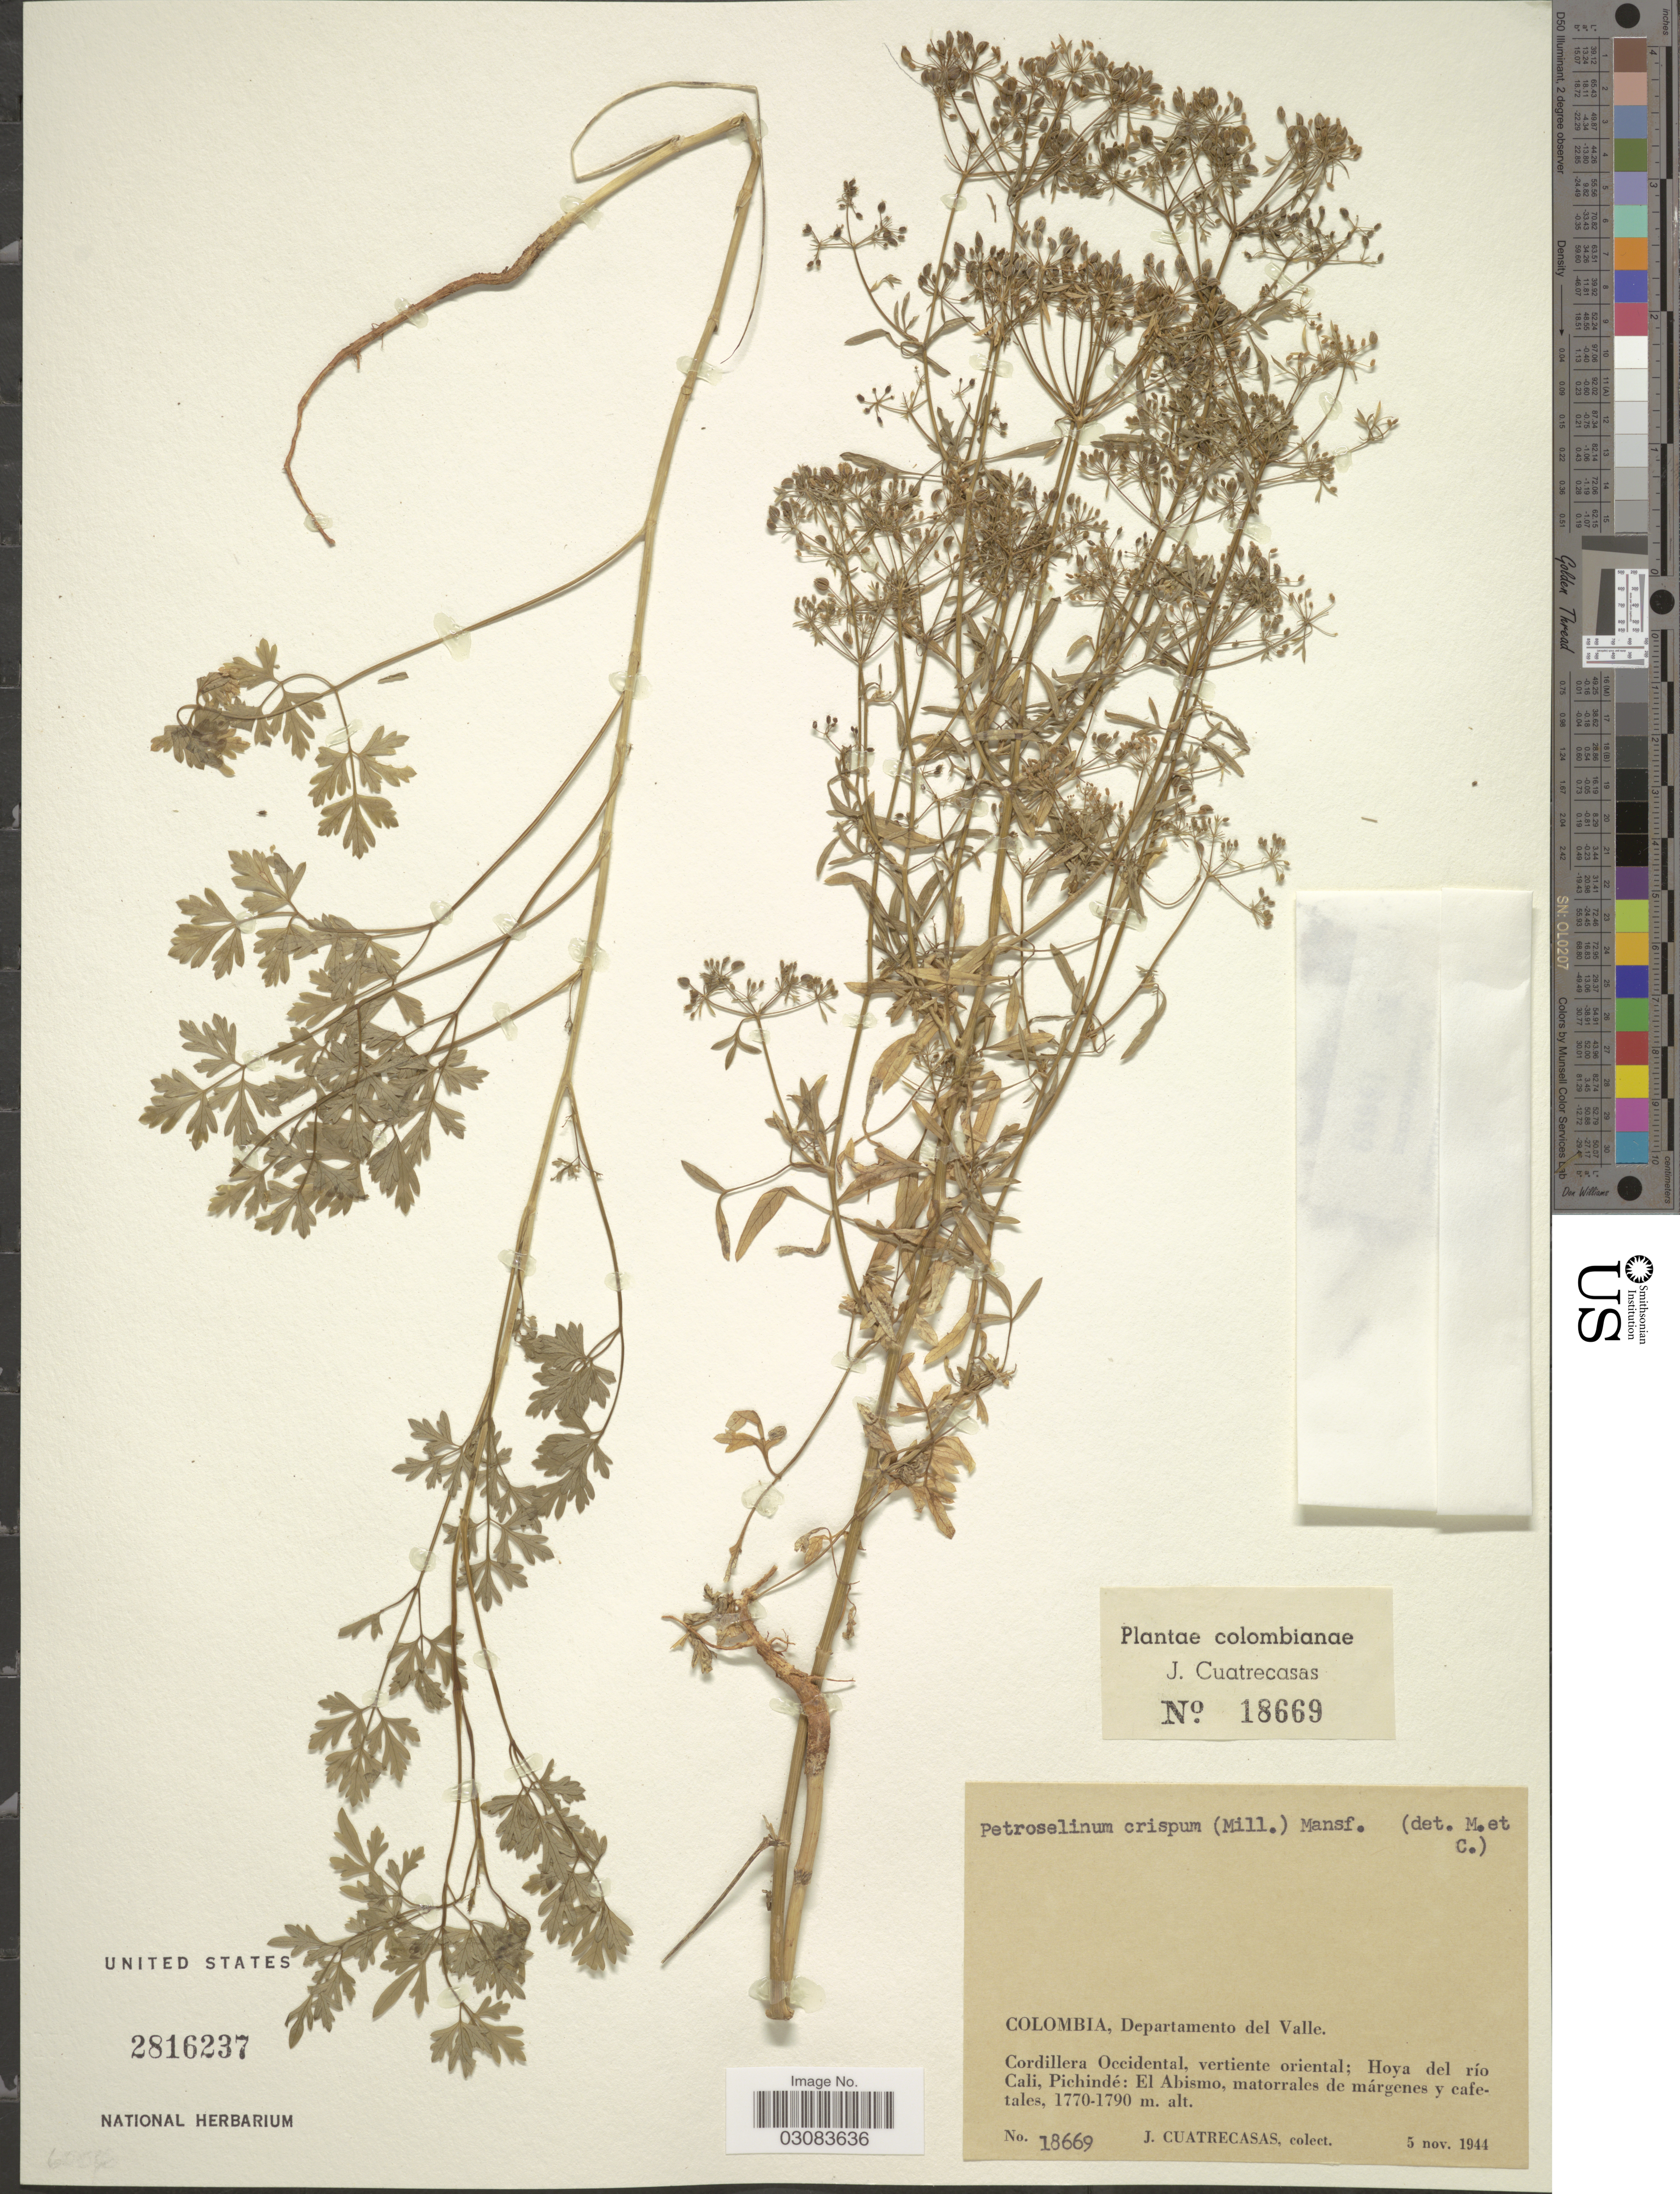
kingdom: Plantae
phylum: Tracheophyta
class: Magnoliopsida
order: Apiales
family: Apiaceae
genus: Petroselinum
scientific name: Petroselinum crispum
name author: (Mill.) Fuss.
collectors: J. Cuatrecasas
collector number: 18669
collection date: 1944-11-05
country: Colombia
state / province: Valle del Cauca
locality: Departamento del Valle. Cordillera Occidental, vertiente oriental; Hoya del río Cali, Pichindé: El Abismo, matorrales de márgenes y cafetales.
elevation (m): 1770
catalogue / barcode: US 2816237